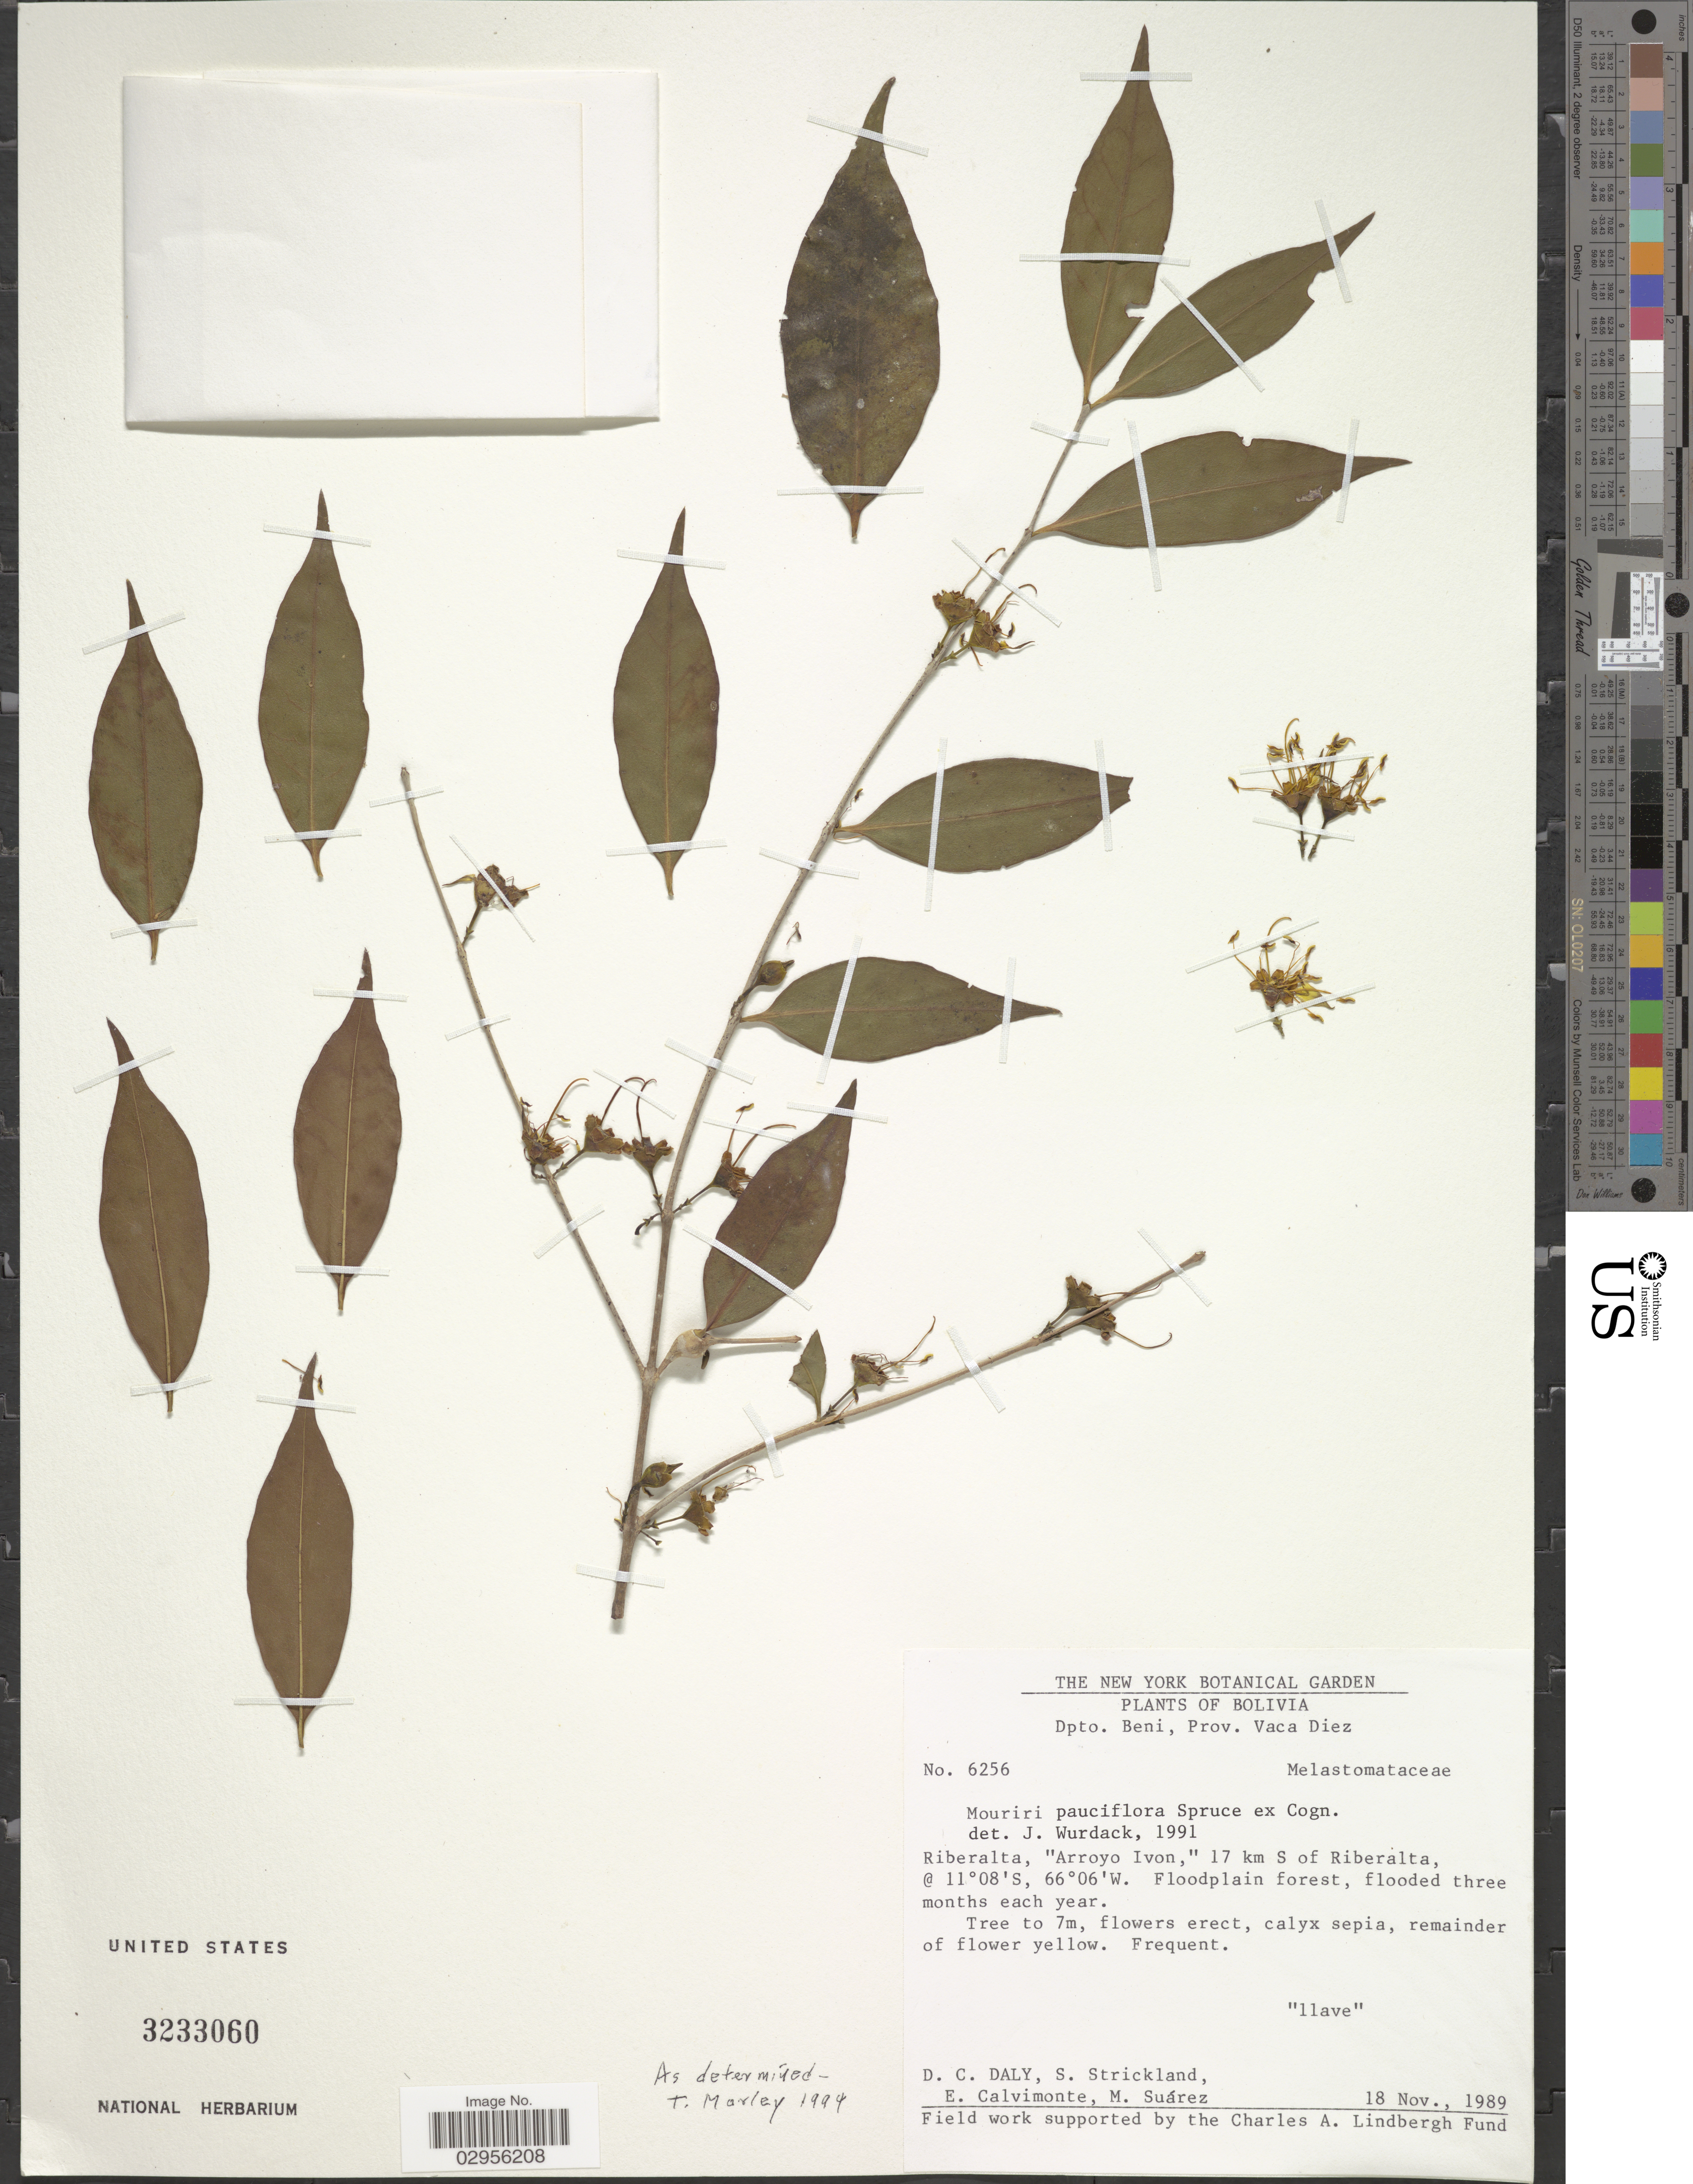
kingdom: Plantae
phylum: Tracheophyta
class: Magnoliopsida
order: Myrtales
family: Melastomataceae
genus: Mouriri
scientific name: Mouriri pauciflora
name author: Spruce ex Cogn.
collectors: D. C. Daly, S. Strickland, E. Calvimonte & M. Suárez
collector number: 6256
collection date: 1989-11-18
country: Bolivia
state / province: Beni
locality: Dpto. Beni, Prov. Vaca Diez. Riberalta, "Arroyo Ivon," 17 km S of Riberalta.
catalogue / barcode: US 3233060